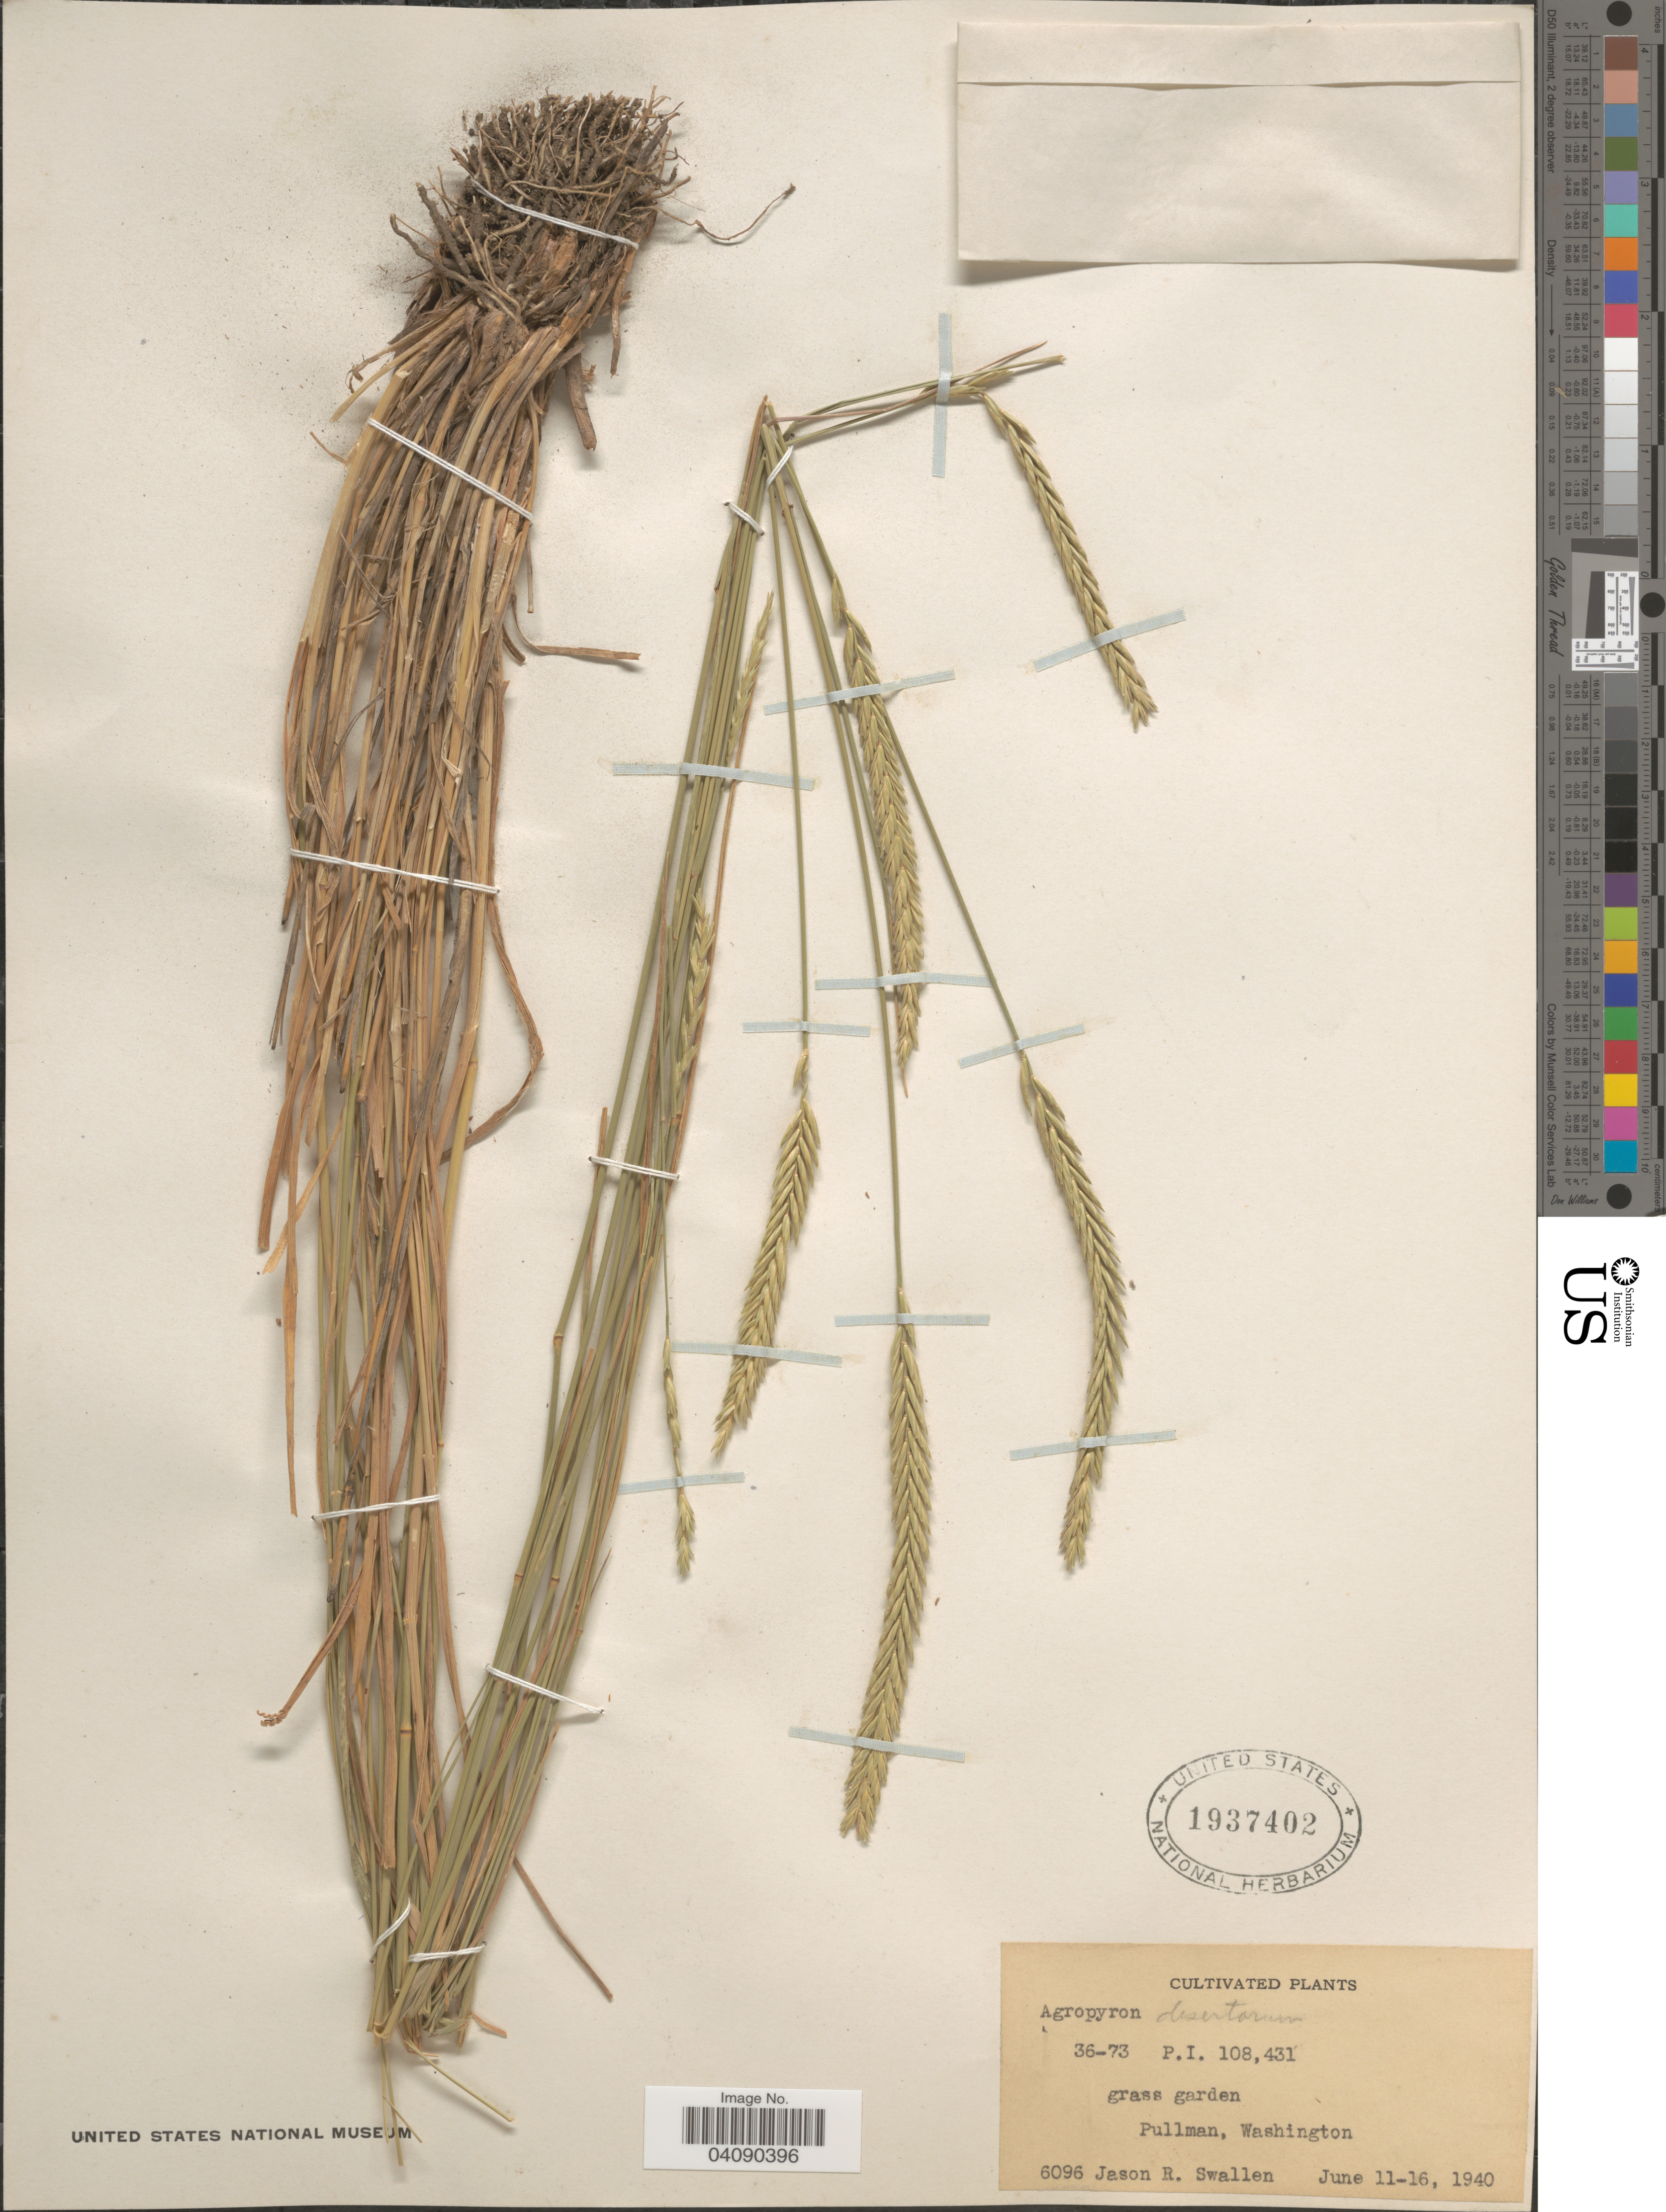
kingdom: Plantae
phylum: Tracheophyta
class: Liliopsida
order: Poales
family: Poaceae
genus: Agropyron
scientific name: Agropyron desertorum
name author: (Fisch. ex Link) Schult.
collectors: J. R. Swallen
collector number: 6096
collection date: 1940-06-11/1940-06-16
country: United States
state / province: Washington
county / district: Whitman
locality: Grass garden, Pullman.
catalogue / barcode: US 1937402